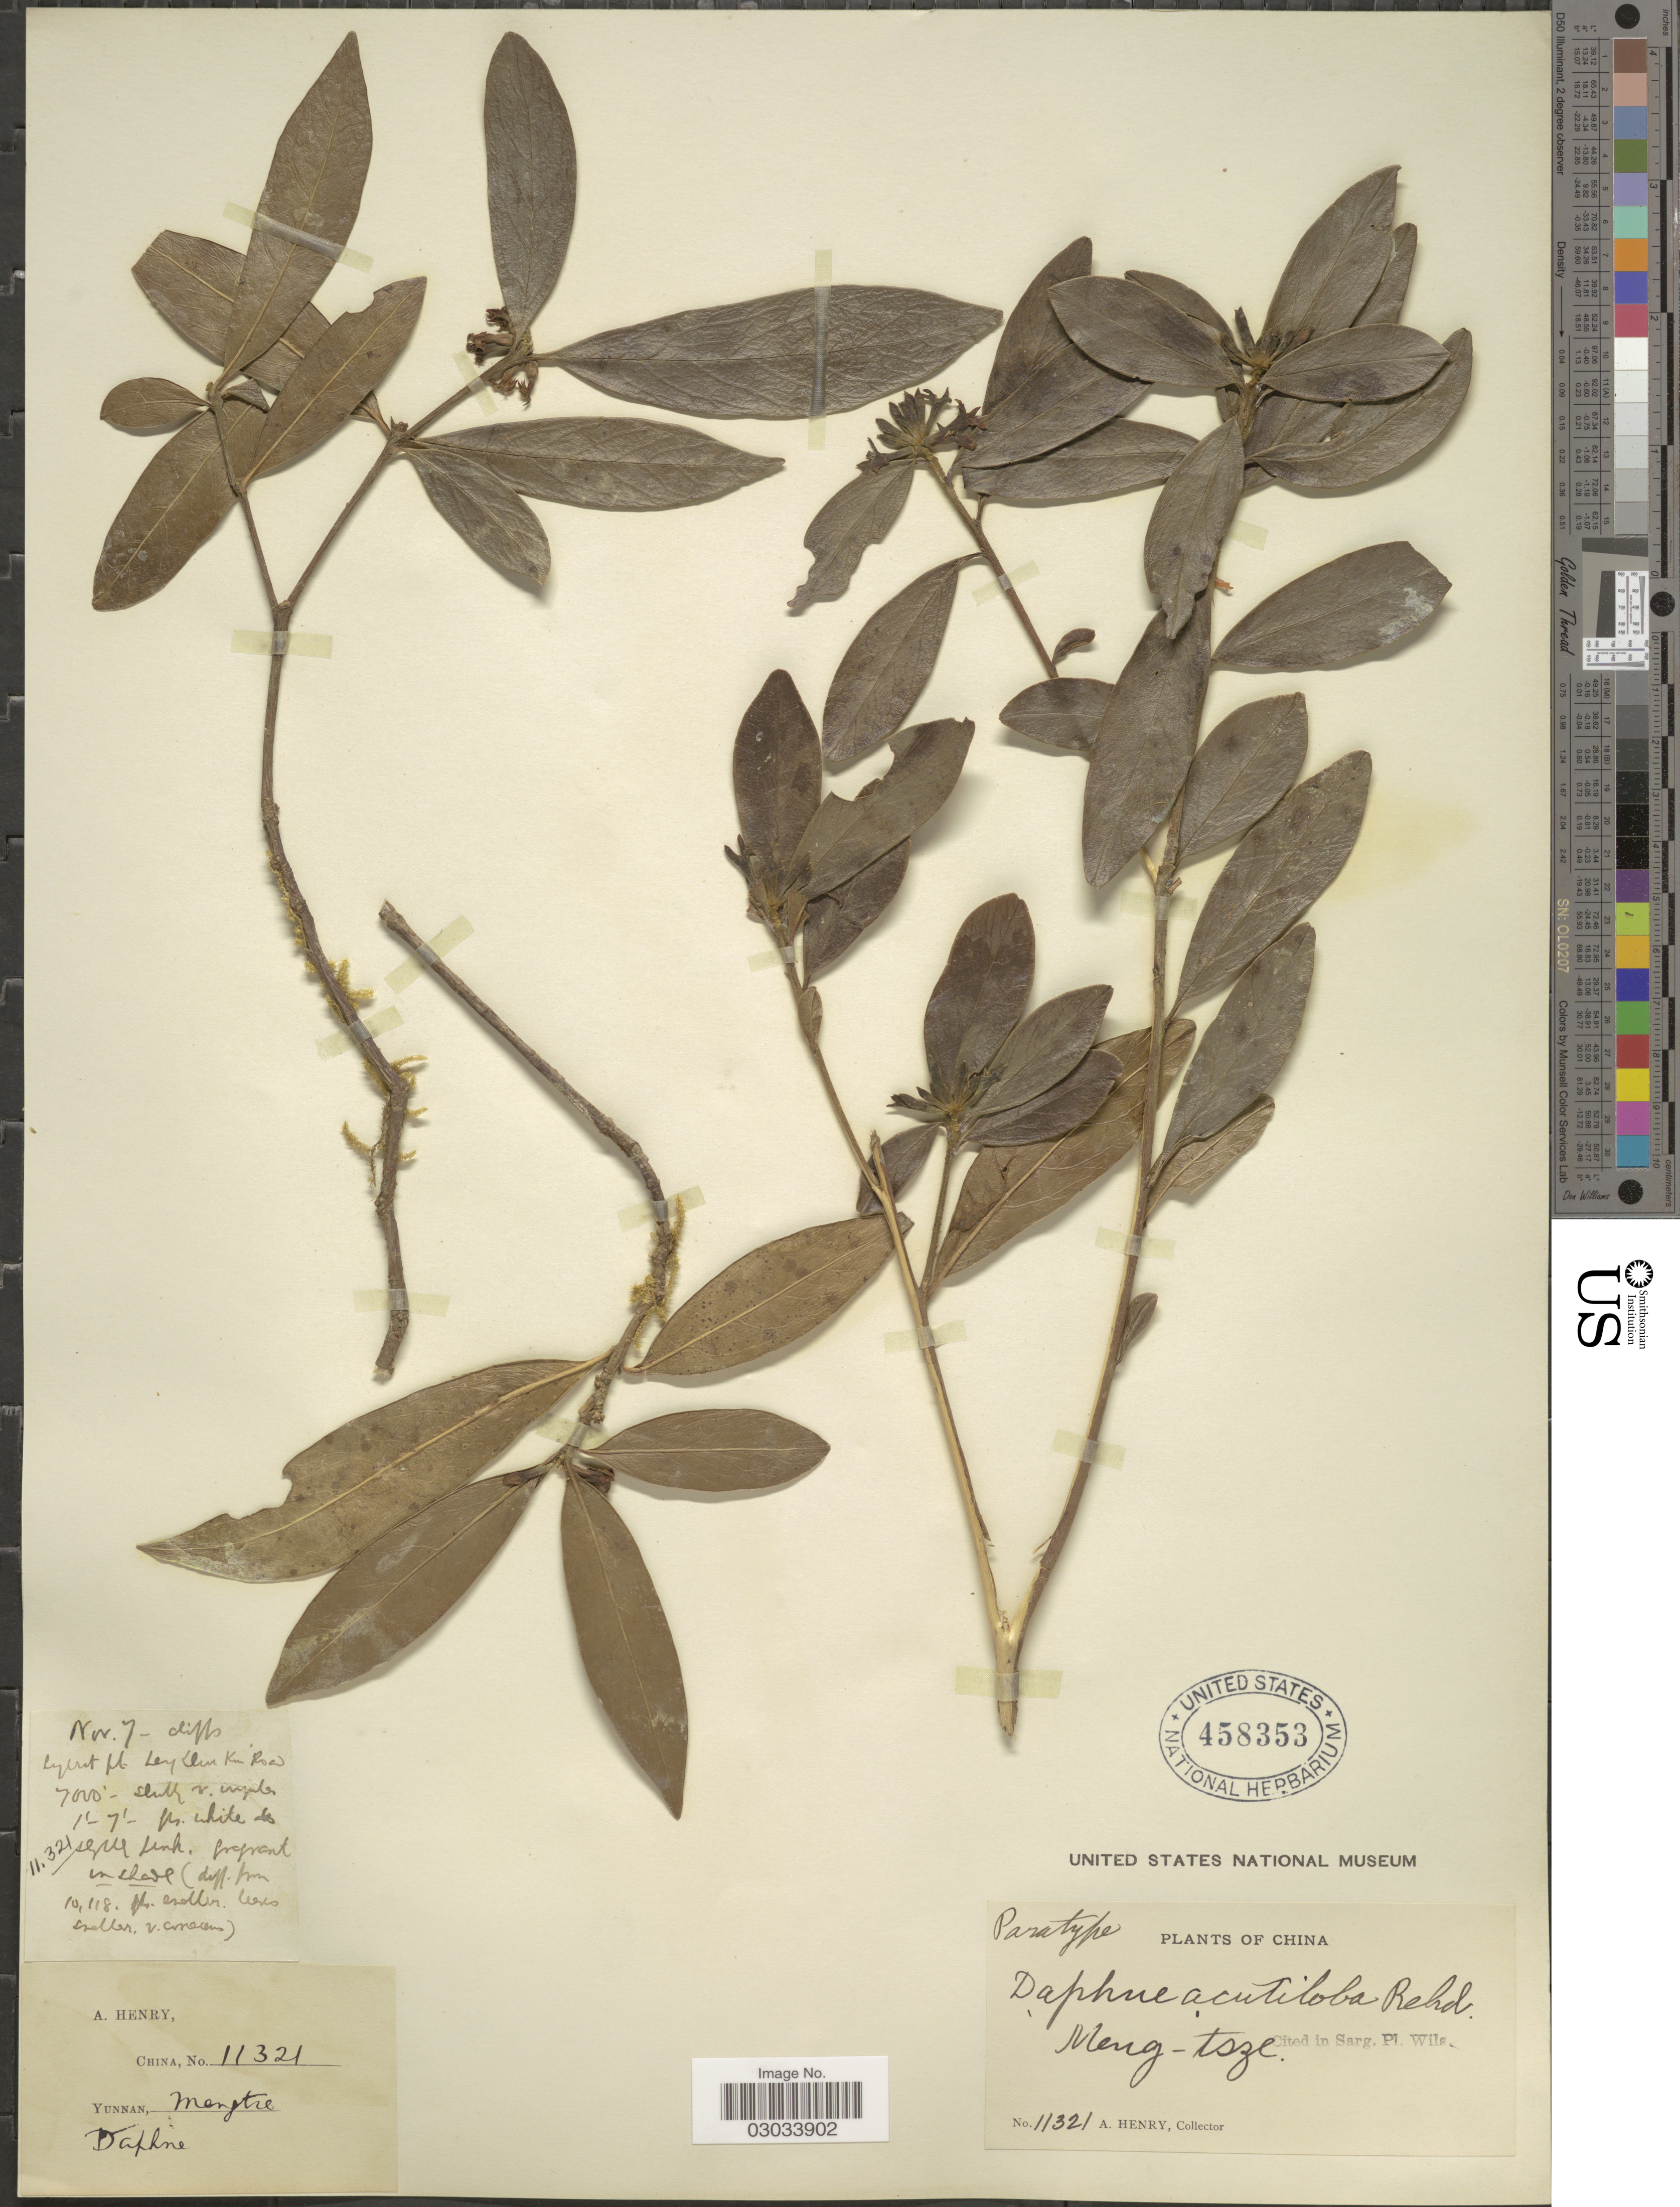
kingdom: Plantae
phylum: Tracheophyta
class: Magnoliopsida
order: Malvales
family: Thymelaeaceae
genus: Daphne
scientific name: Daphne acutiloba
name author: Rehder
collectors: A. Henry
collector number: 11321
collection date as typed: Transcribed d/m/y: /11/7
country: China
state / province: Yunnan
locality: Meng-tsze.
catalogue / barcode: US 458353